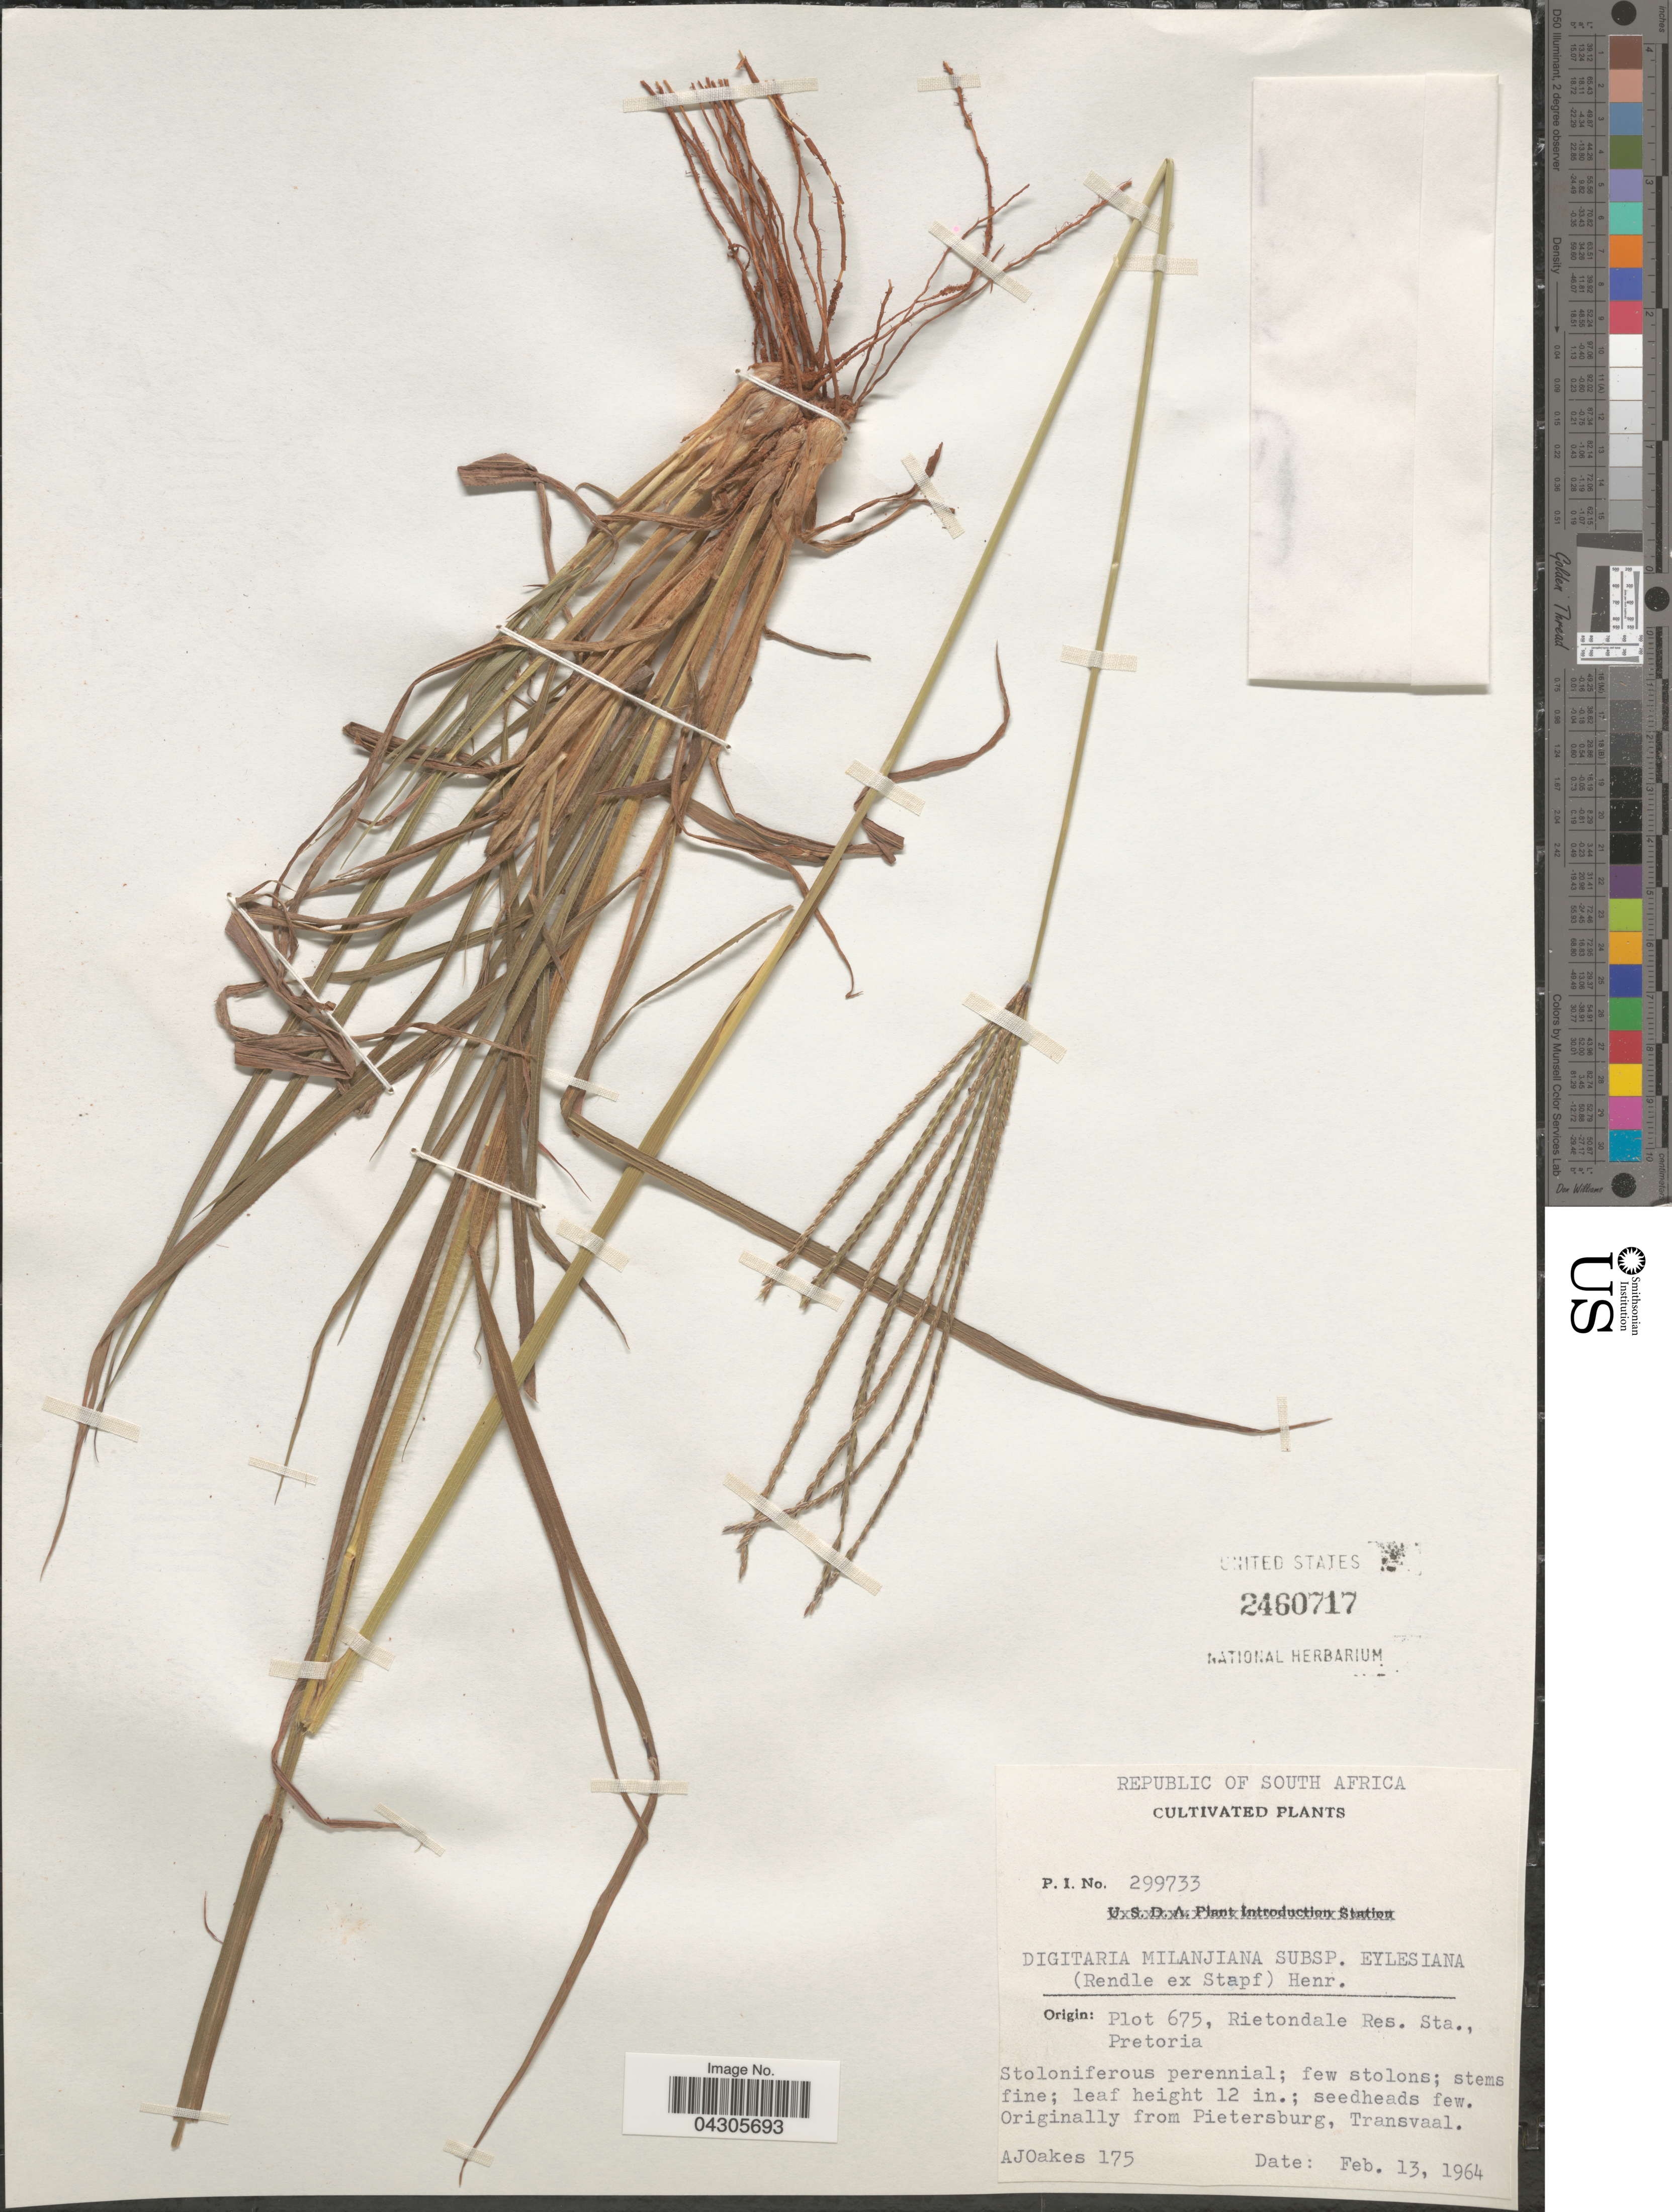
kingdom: Plantae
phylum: Tracheophyta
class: Liliopsida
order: Poales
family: Poaceae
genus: Digitaria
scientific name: Digitaria milanjiana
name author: (Rendle) Stapf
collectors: A. Oakes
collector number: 175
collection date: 1964-02-13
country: South Africa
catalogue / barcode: US 2460717